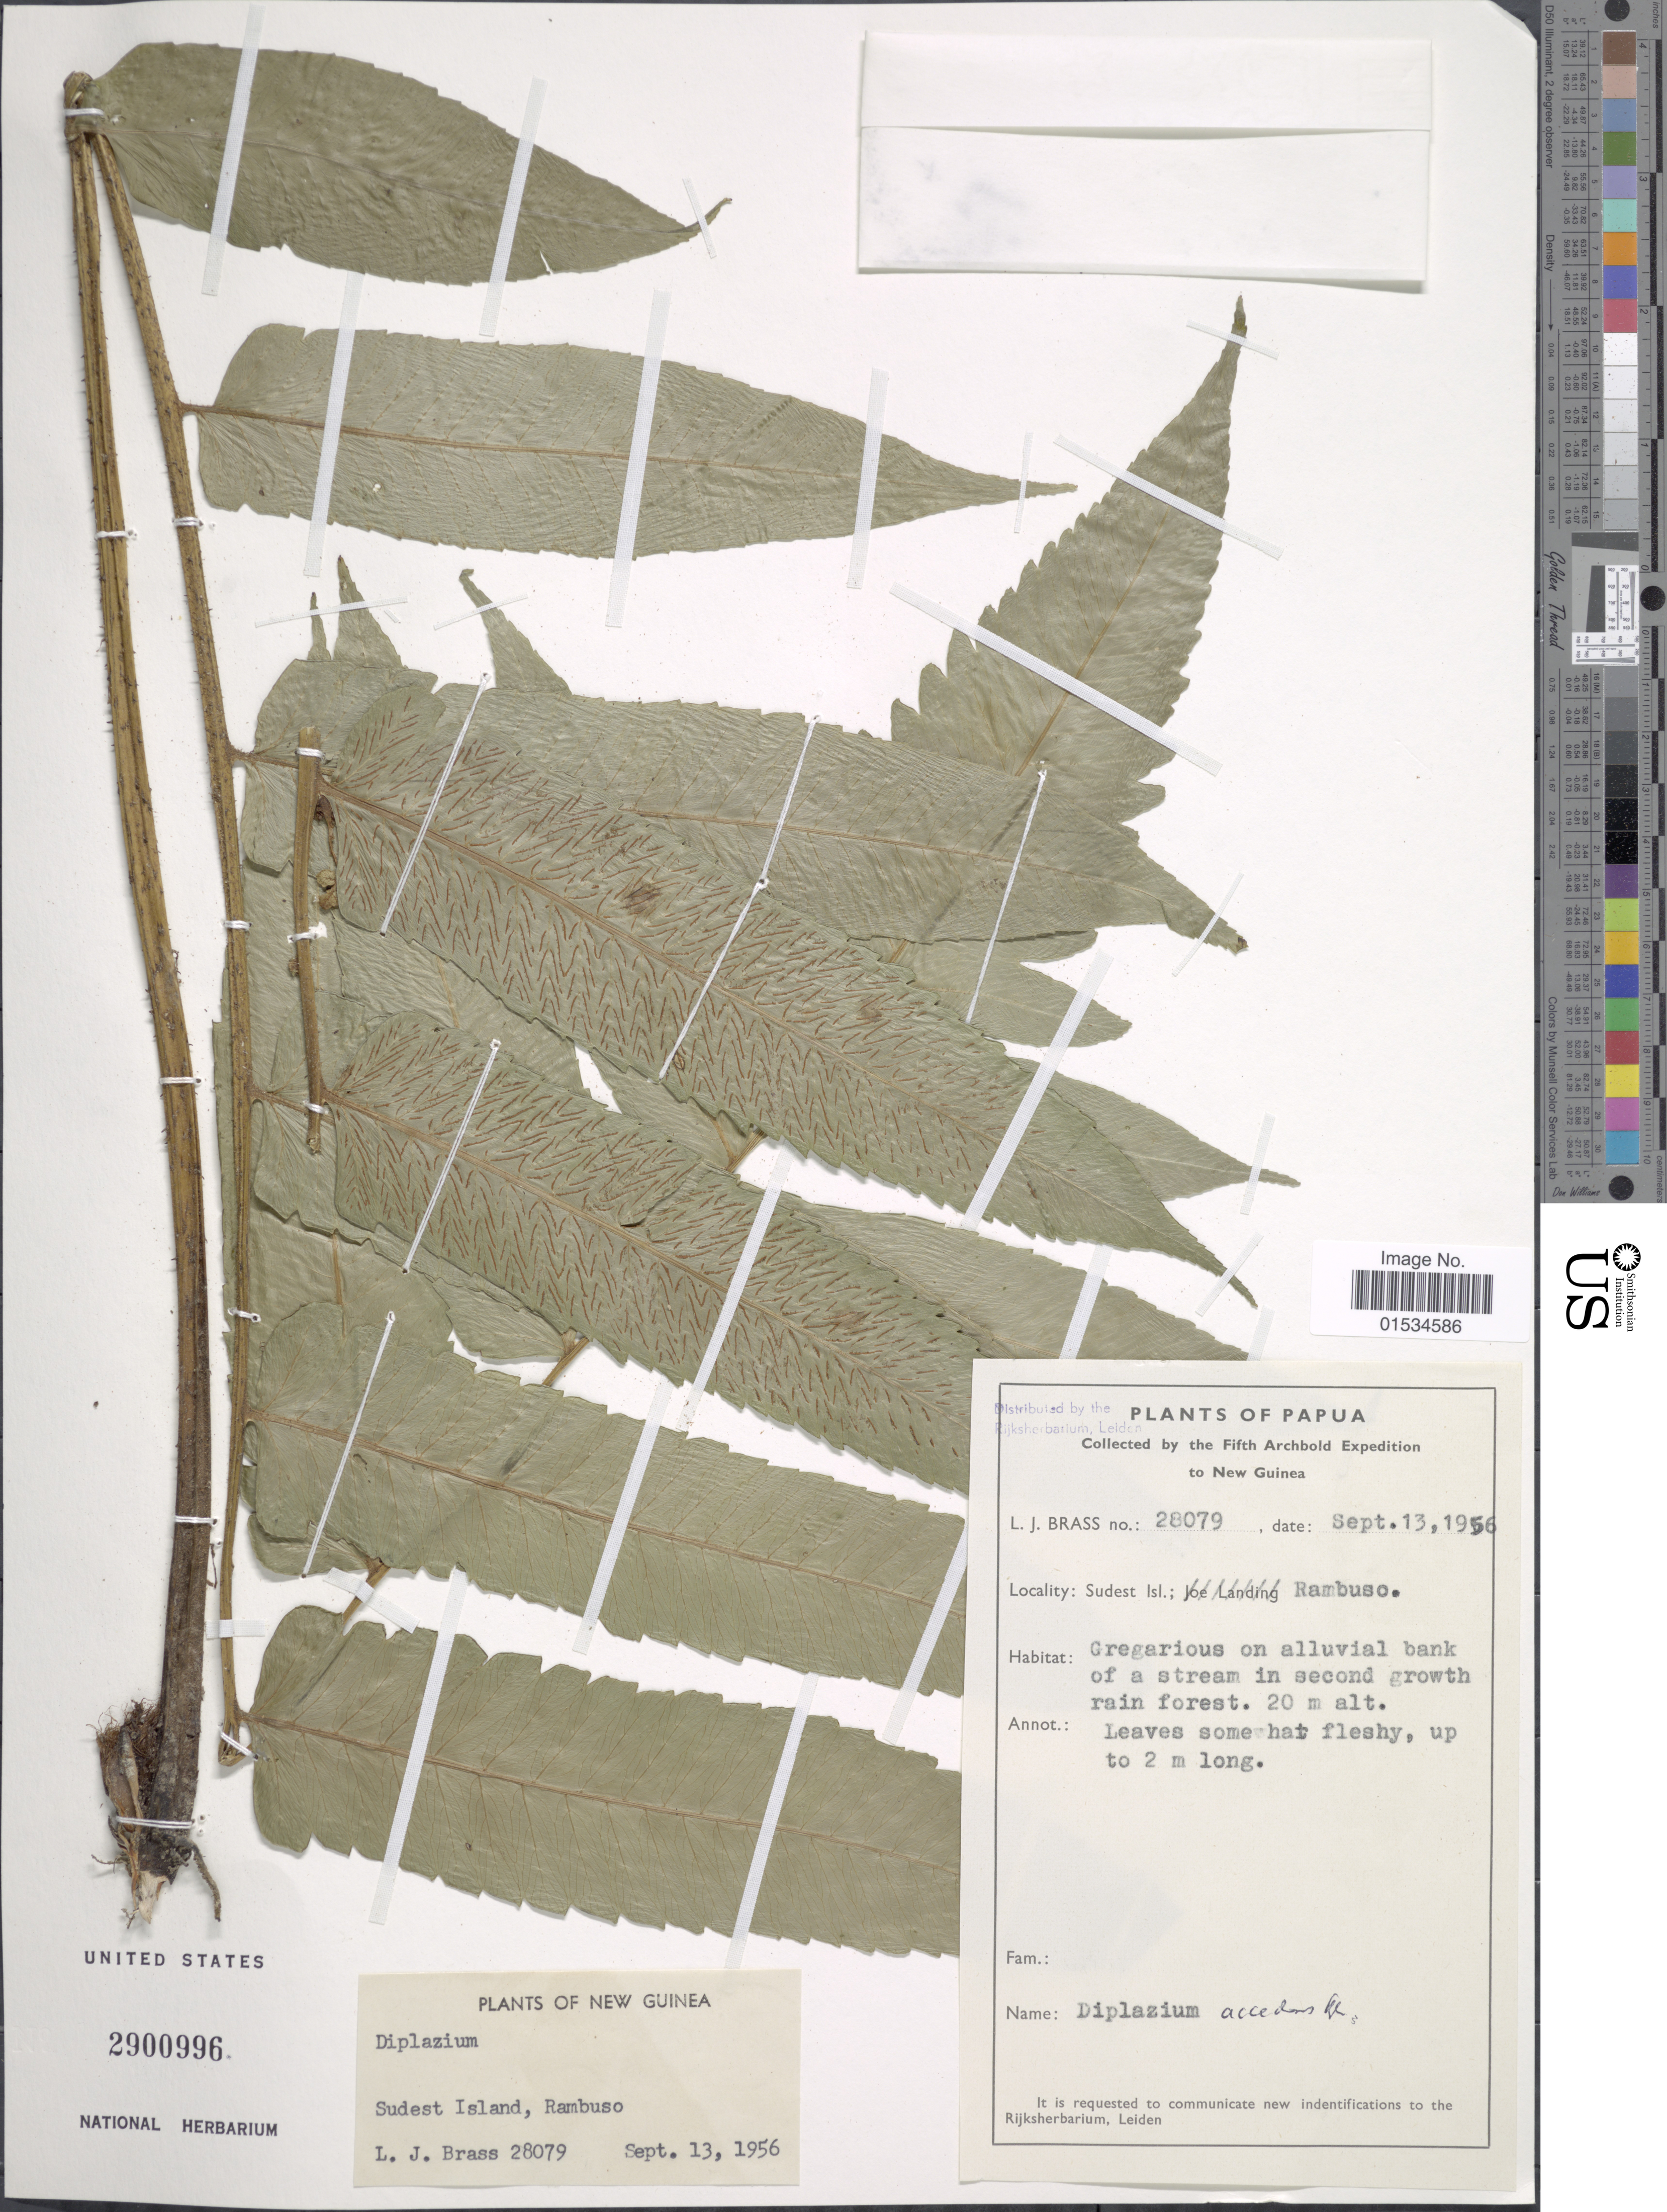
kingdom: Plantae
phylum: Tracheophyta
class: Polypodiopsida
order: Polypodiales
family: Athyriaceae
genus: Diplazium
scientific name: Diplazium accendens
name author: Blume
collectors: L. J. Brass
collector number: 28079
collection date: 1956-09-13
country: Papua New Guinea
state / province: Milne Bay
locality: Sudest Isl.: Rambuso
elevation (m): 20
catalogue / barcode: US 2900996